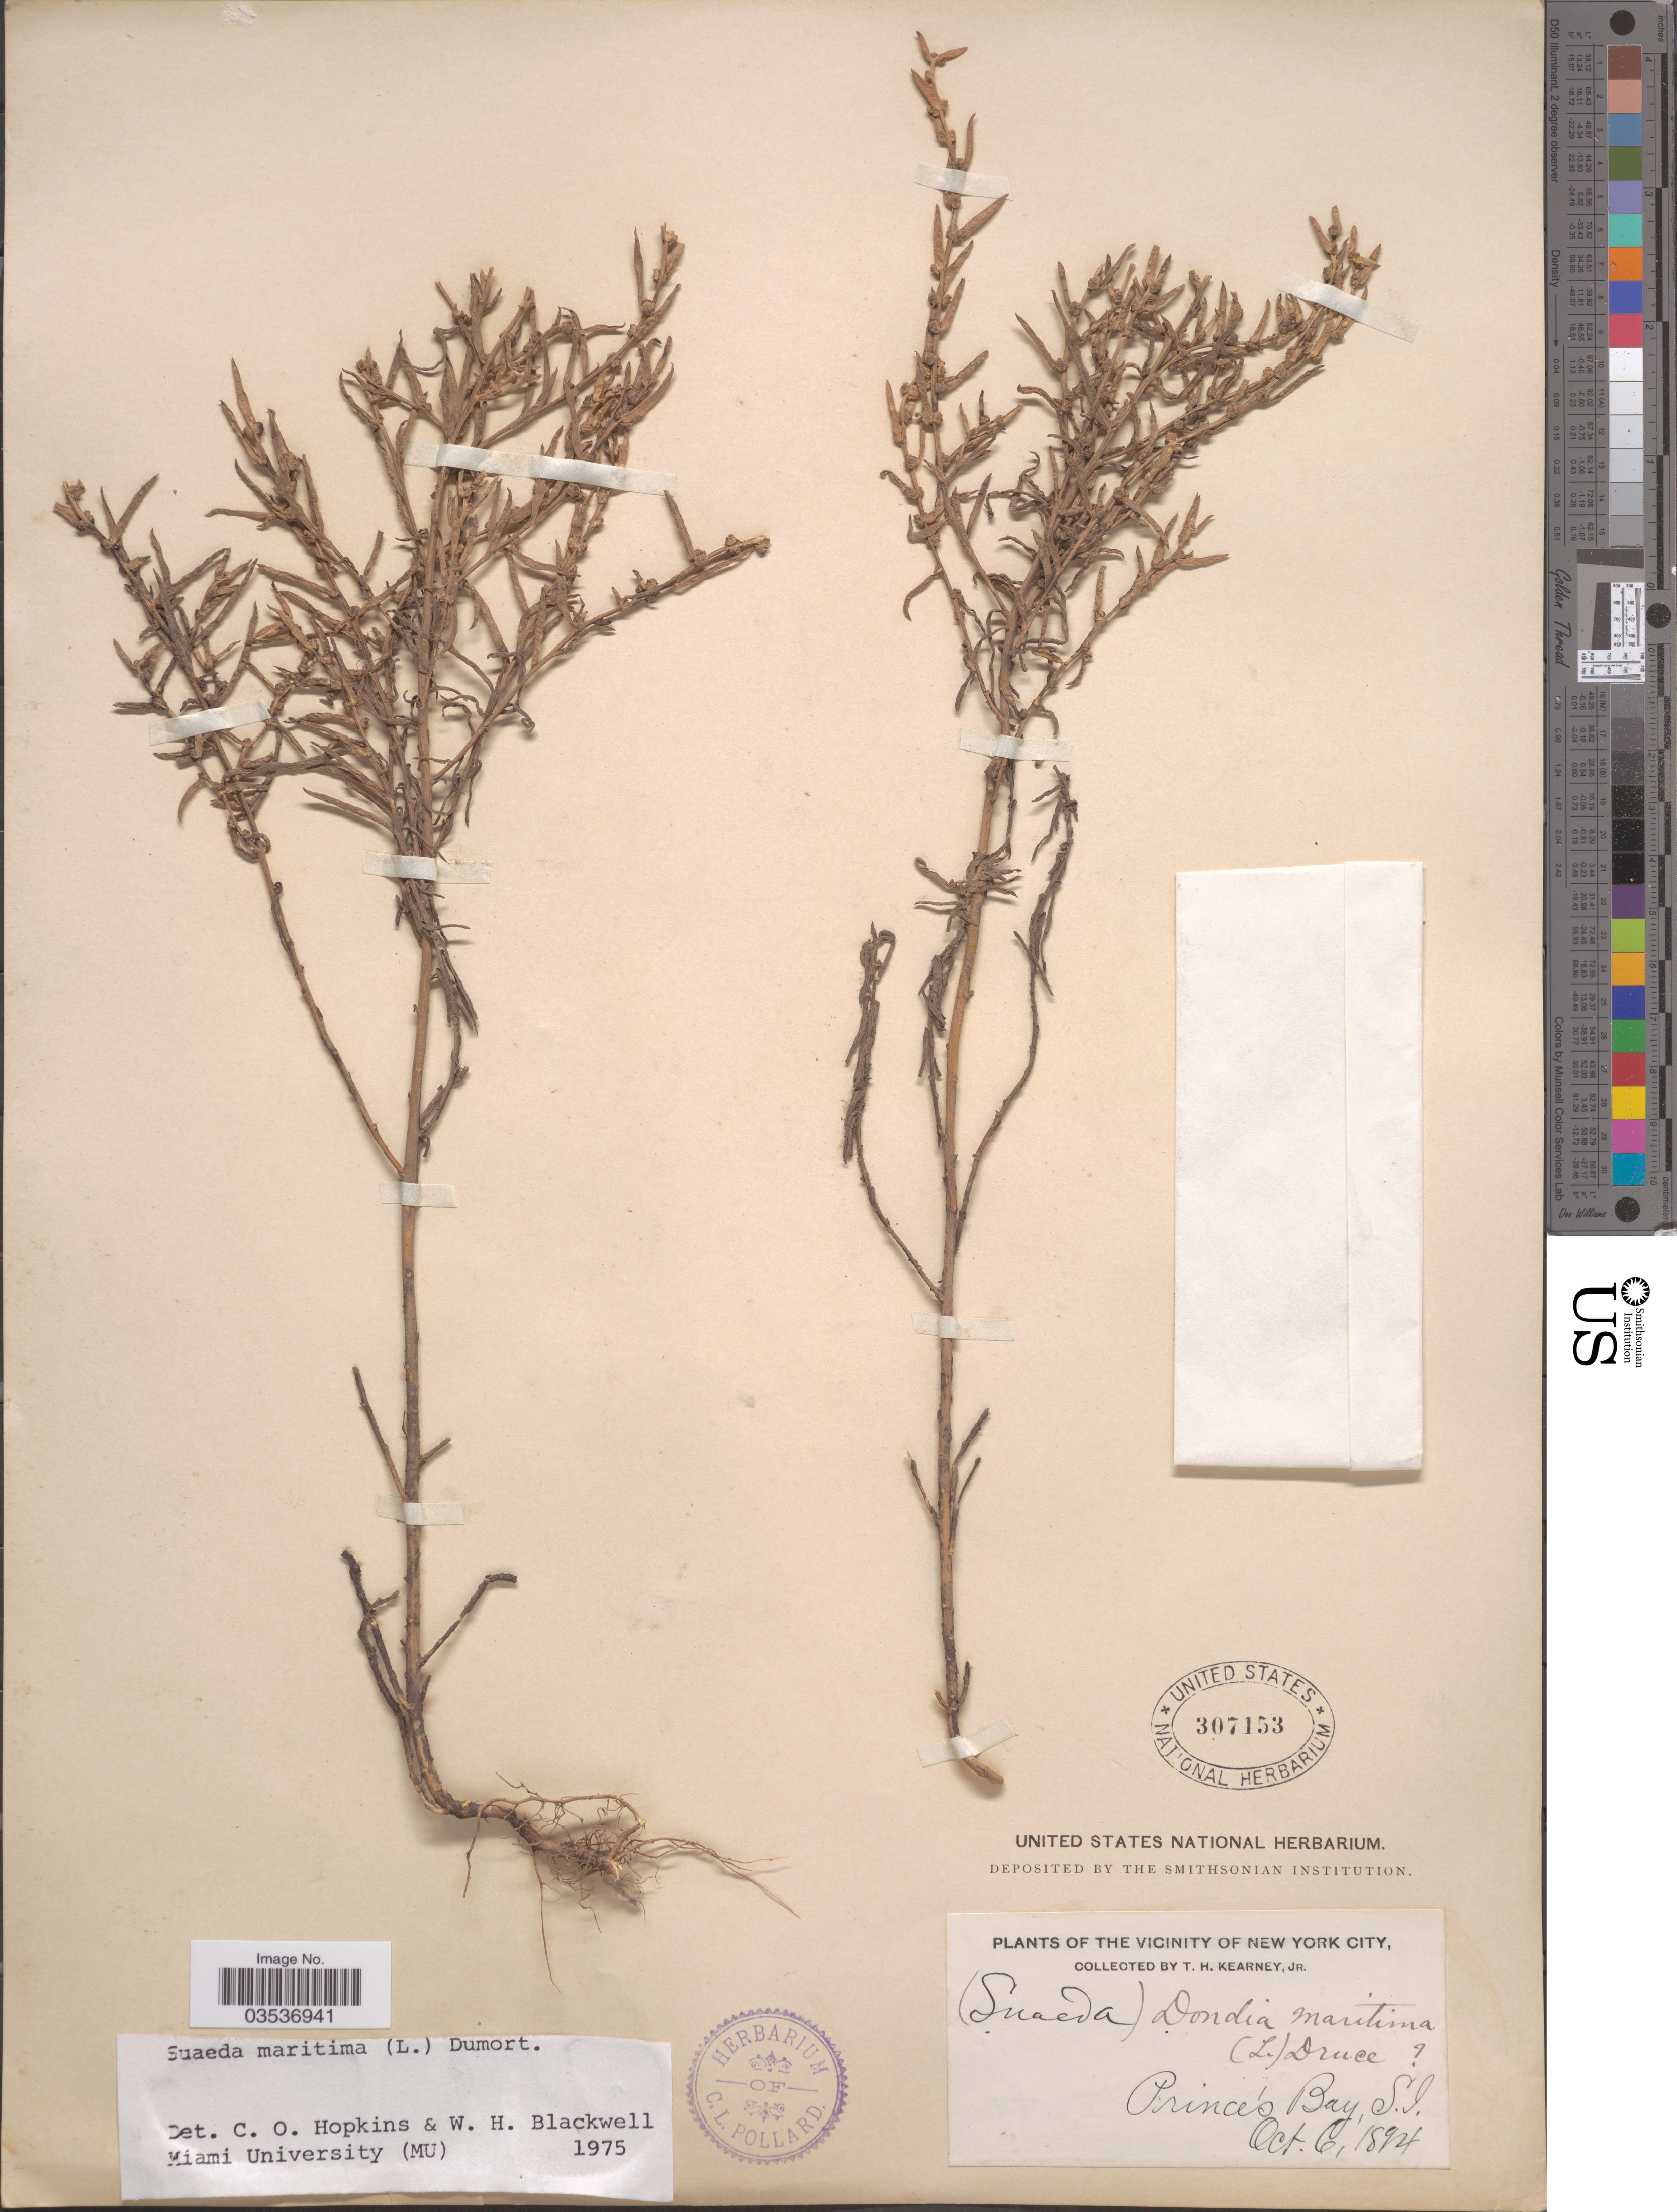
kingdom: Plantae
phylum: Tracheophyta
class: Magnoliopsida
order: Caryophyllales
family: Amaranthaceae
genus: Suaeda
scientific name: Suaeda maritima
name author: (L.) Dumort.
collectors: T. H. Kearney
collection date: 1894-10-06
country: United States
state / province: New York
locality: In the vicinity of New York City. Prince's Bay, S.I.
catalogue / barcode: US 307153